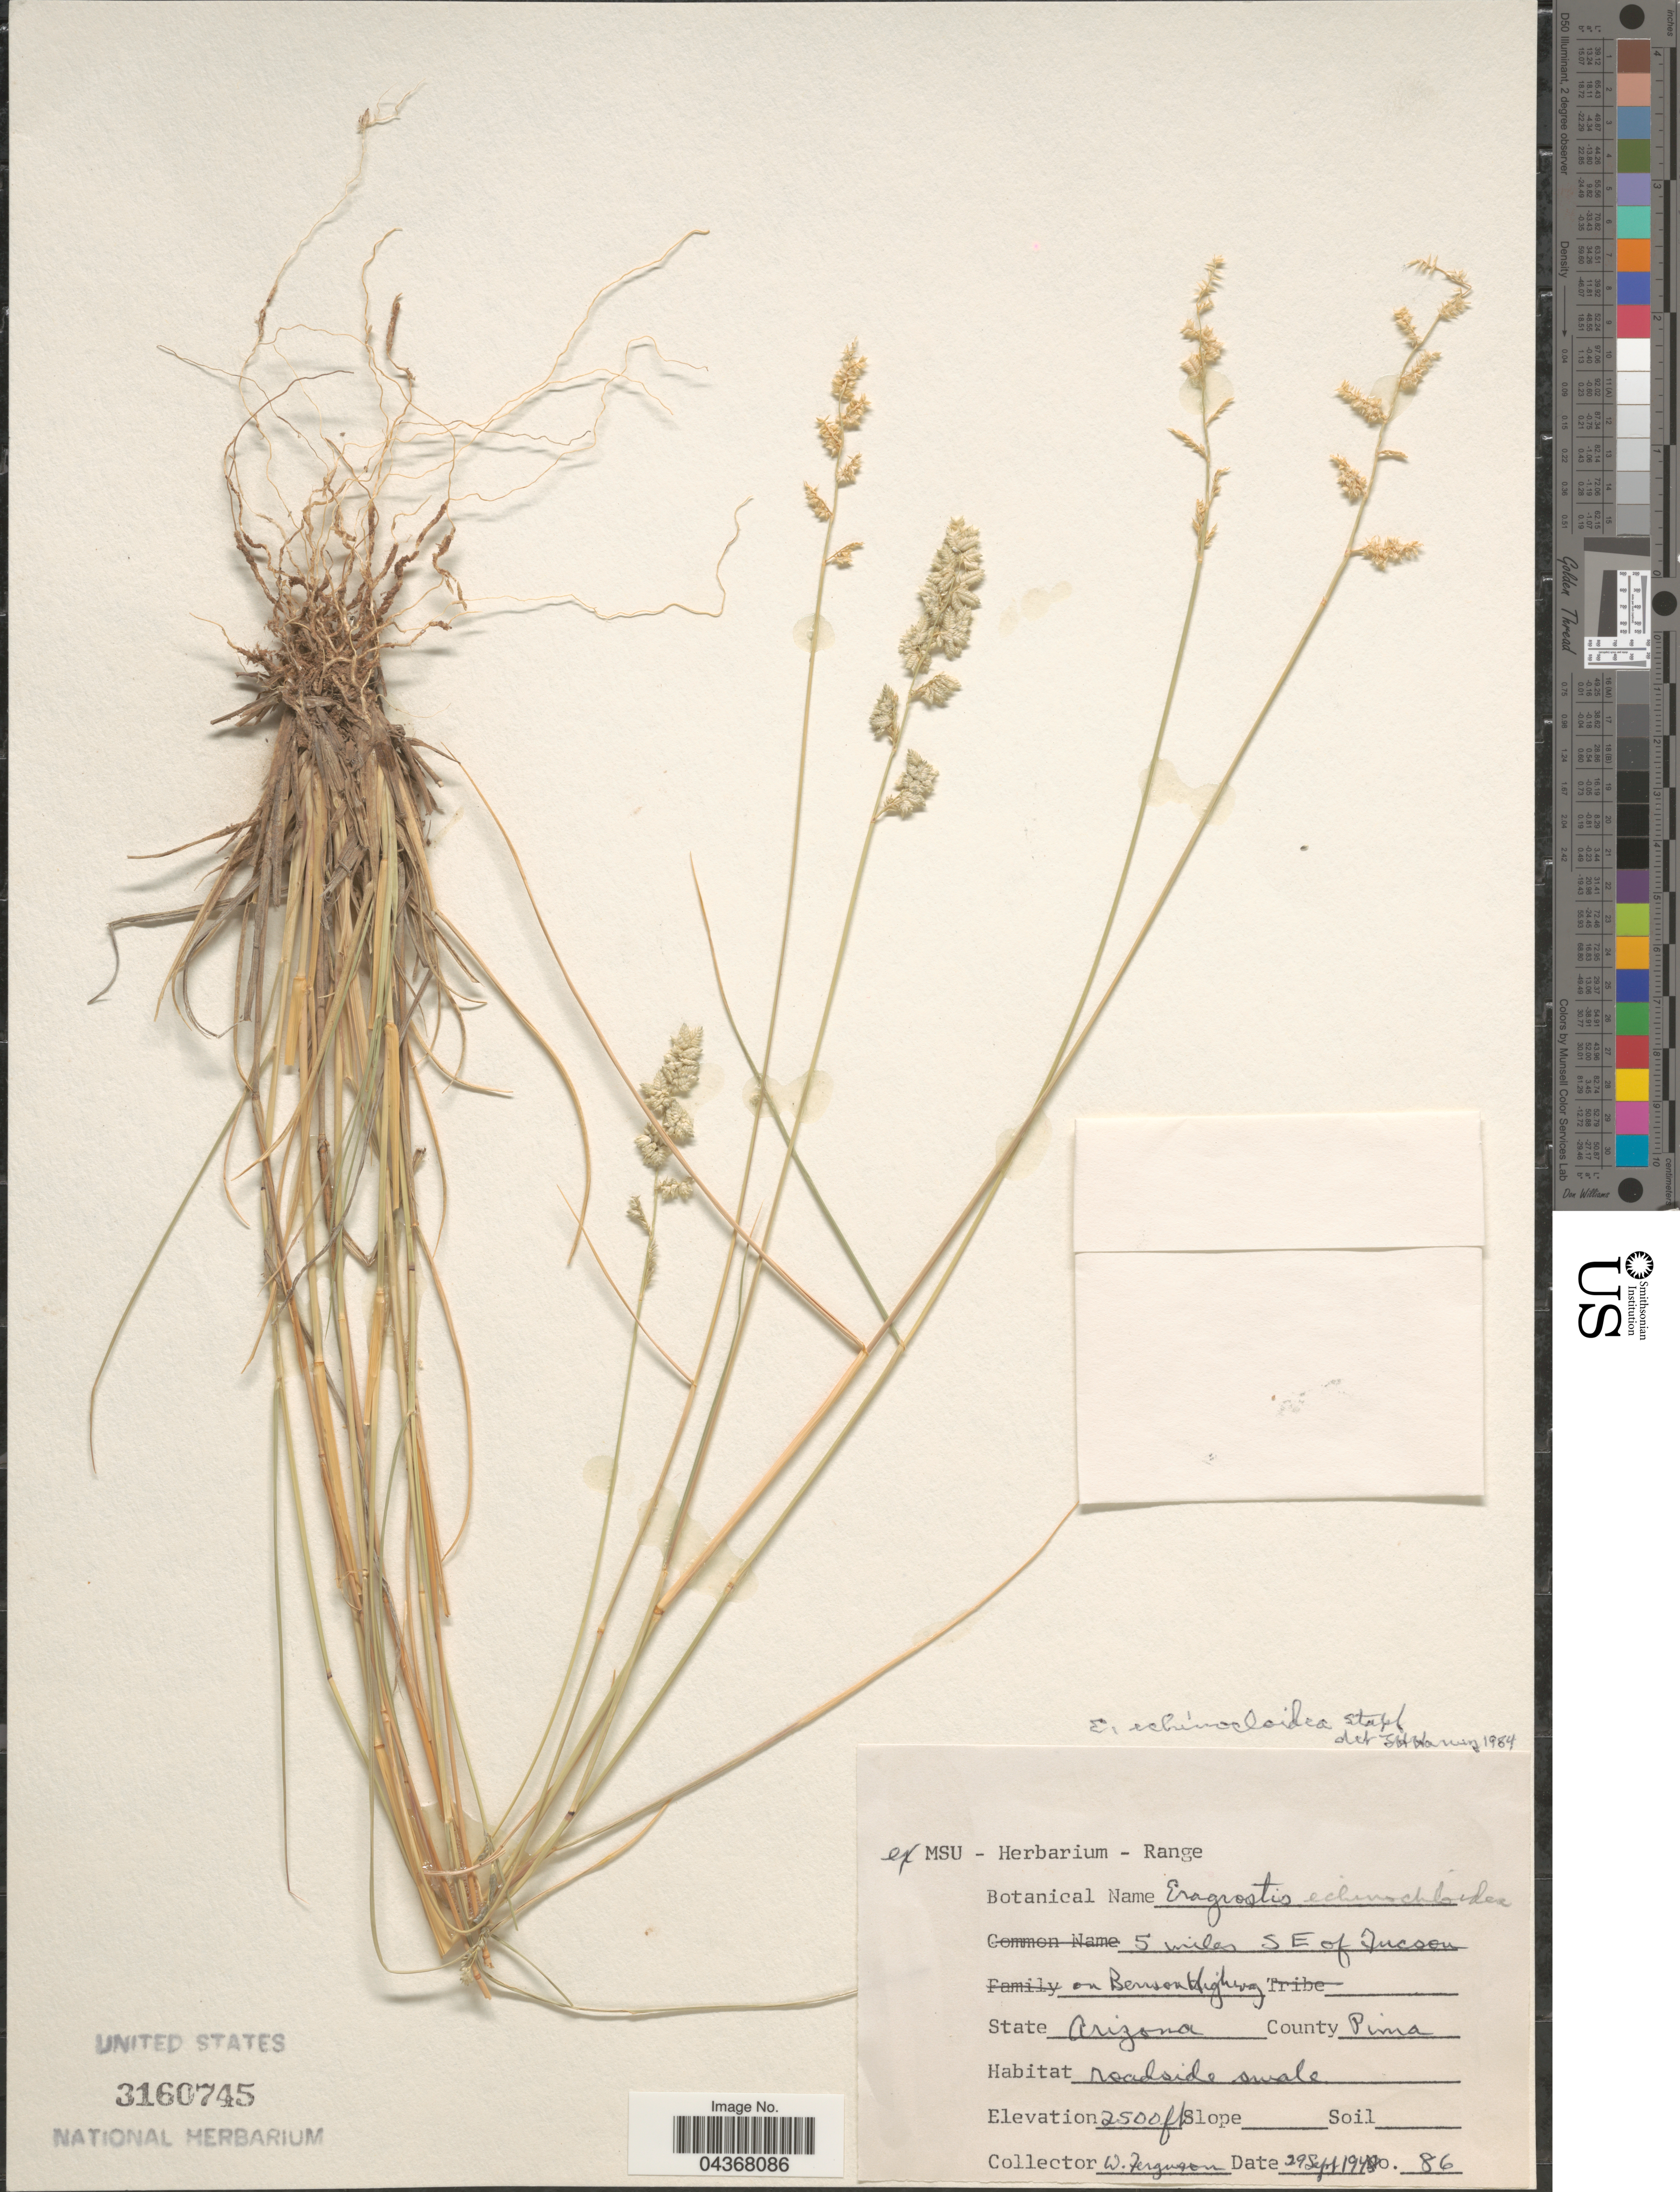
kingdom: Plantae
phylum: Tracheophyta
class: Liliopsida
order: Poales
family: Poaceae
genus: Eragrostis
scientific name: Eragrostis echinochloidea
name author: Stapf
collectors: W. Ferguson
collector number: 86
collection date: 1948-09-29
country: United States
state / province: Arizona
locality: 5 miles SE of Tucson on Benson Highway. County Pima.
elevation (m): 762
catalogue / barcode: US 3160745